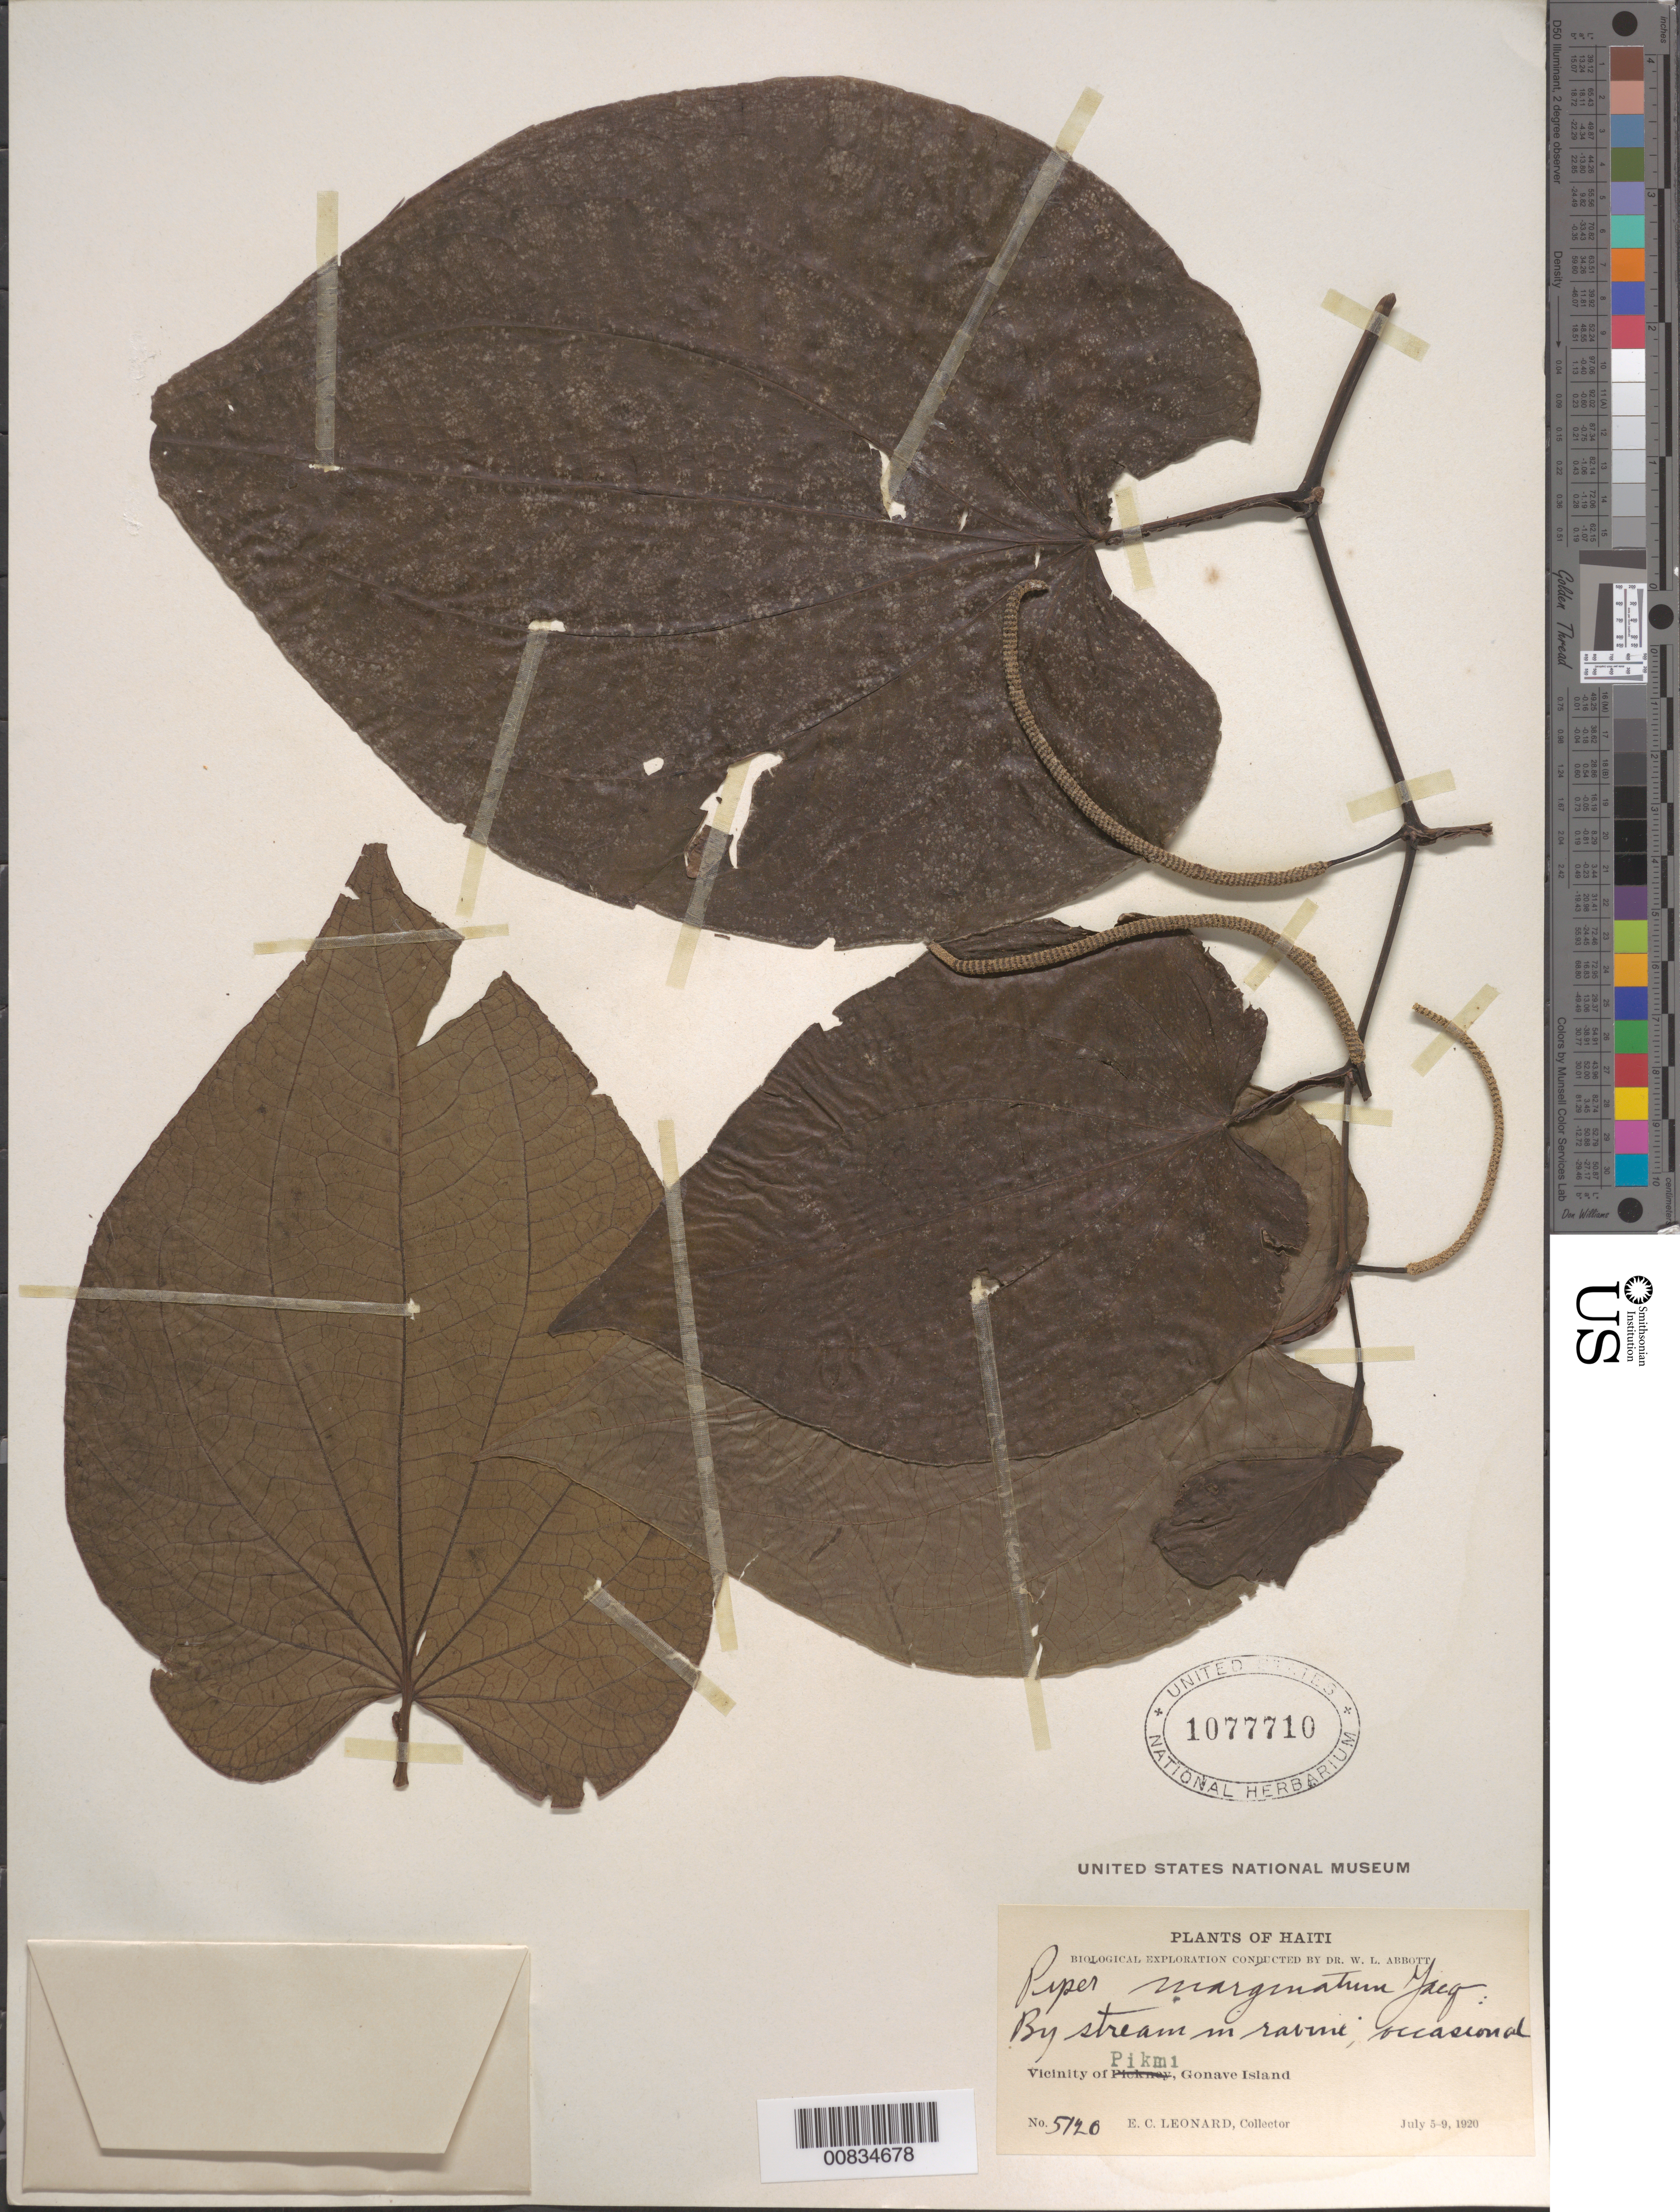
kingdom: Plantae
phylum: Tracheophyta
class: Magnoliopsida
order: Piperales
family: Piperaceae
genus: Piper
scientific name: Piper marginatum var. domatiiferum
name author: Trel.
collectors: E. C. Leonard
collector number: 5120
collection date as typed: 05 Jul 1920 to 09 Jul 1920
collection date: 1920-07-05/1920-07-09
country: Haiti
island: Île de la Gonâve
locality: Vicinity of Pikmi, Gonave Island.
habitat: By stream in ravine.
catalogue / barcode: US 1077710